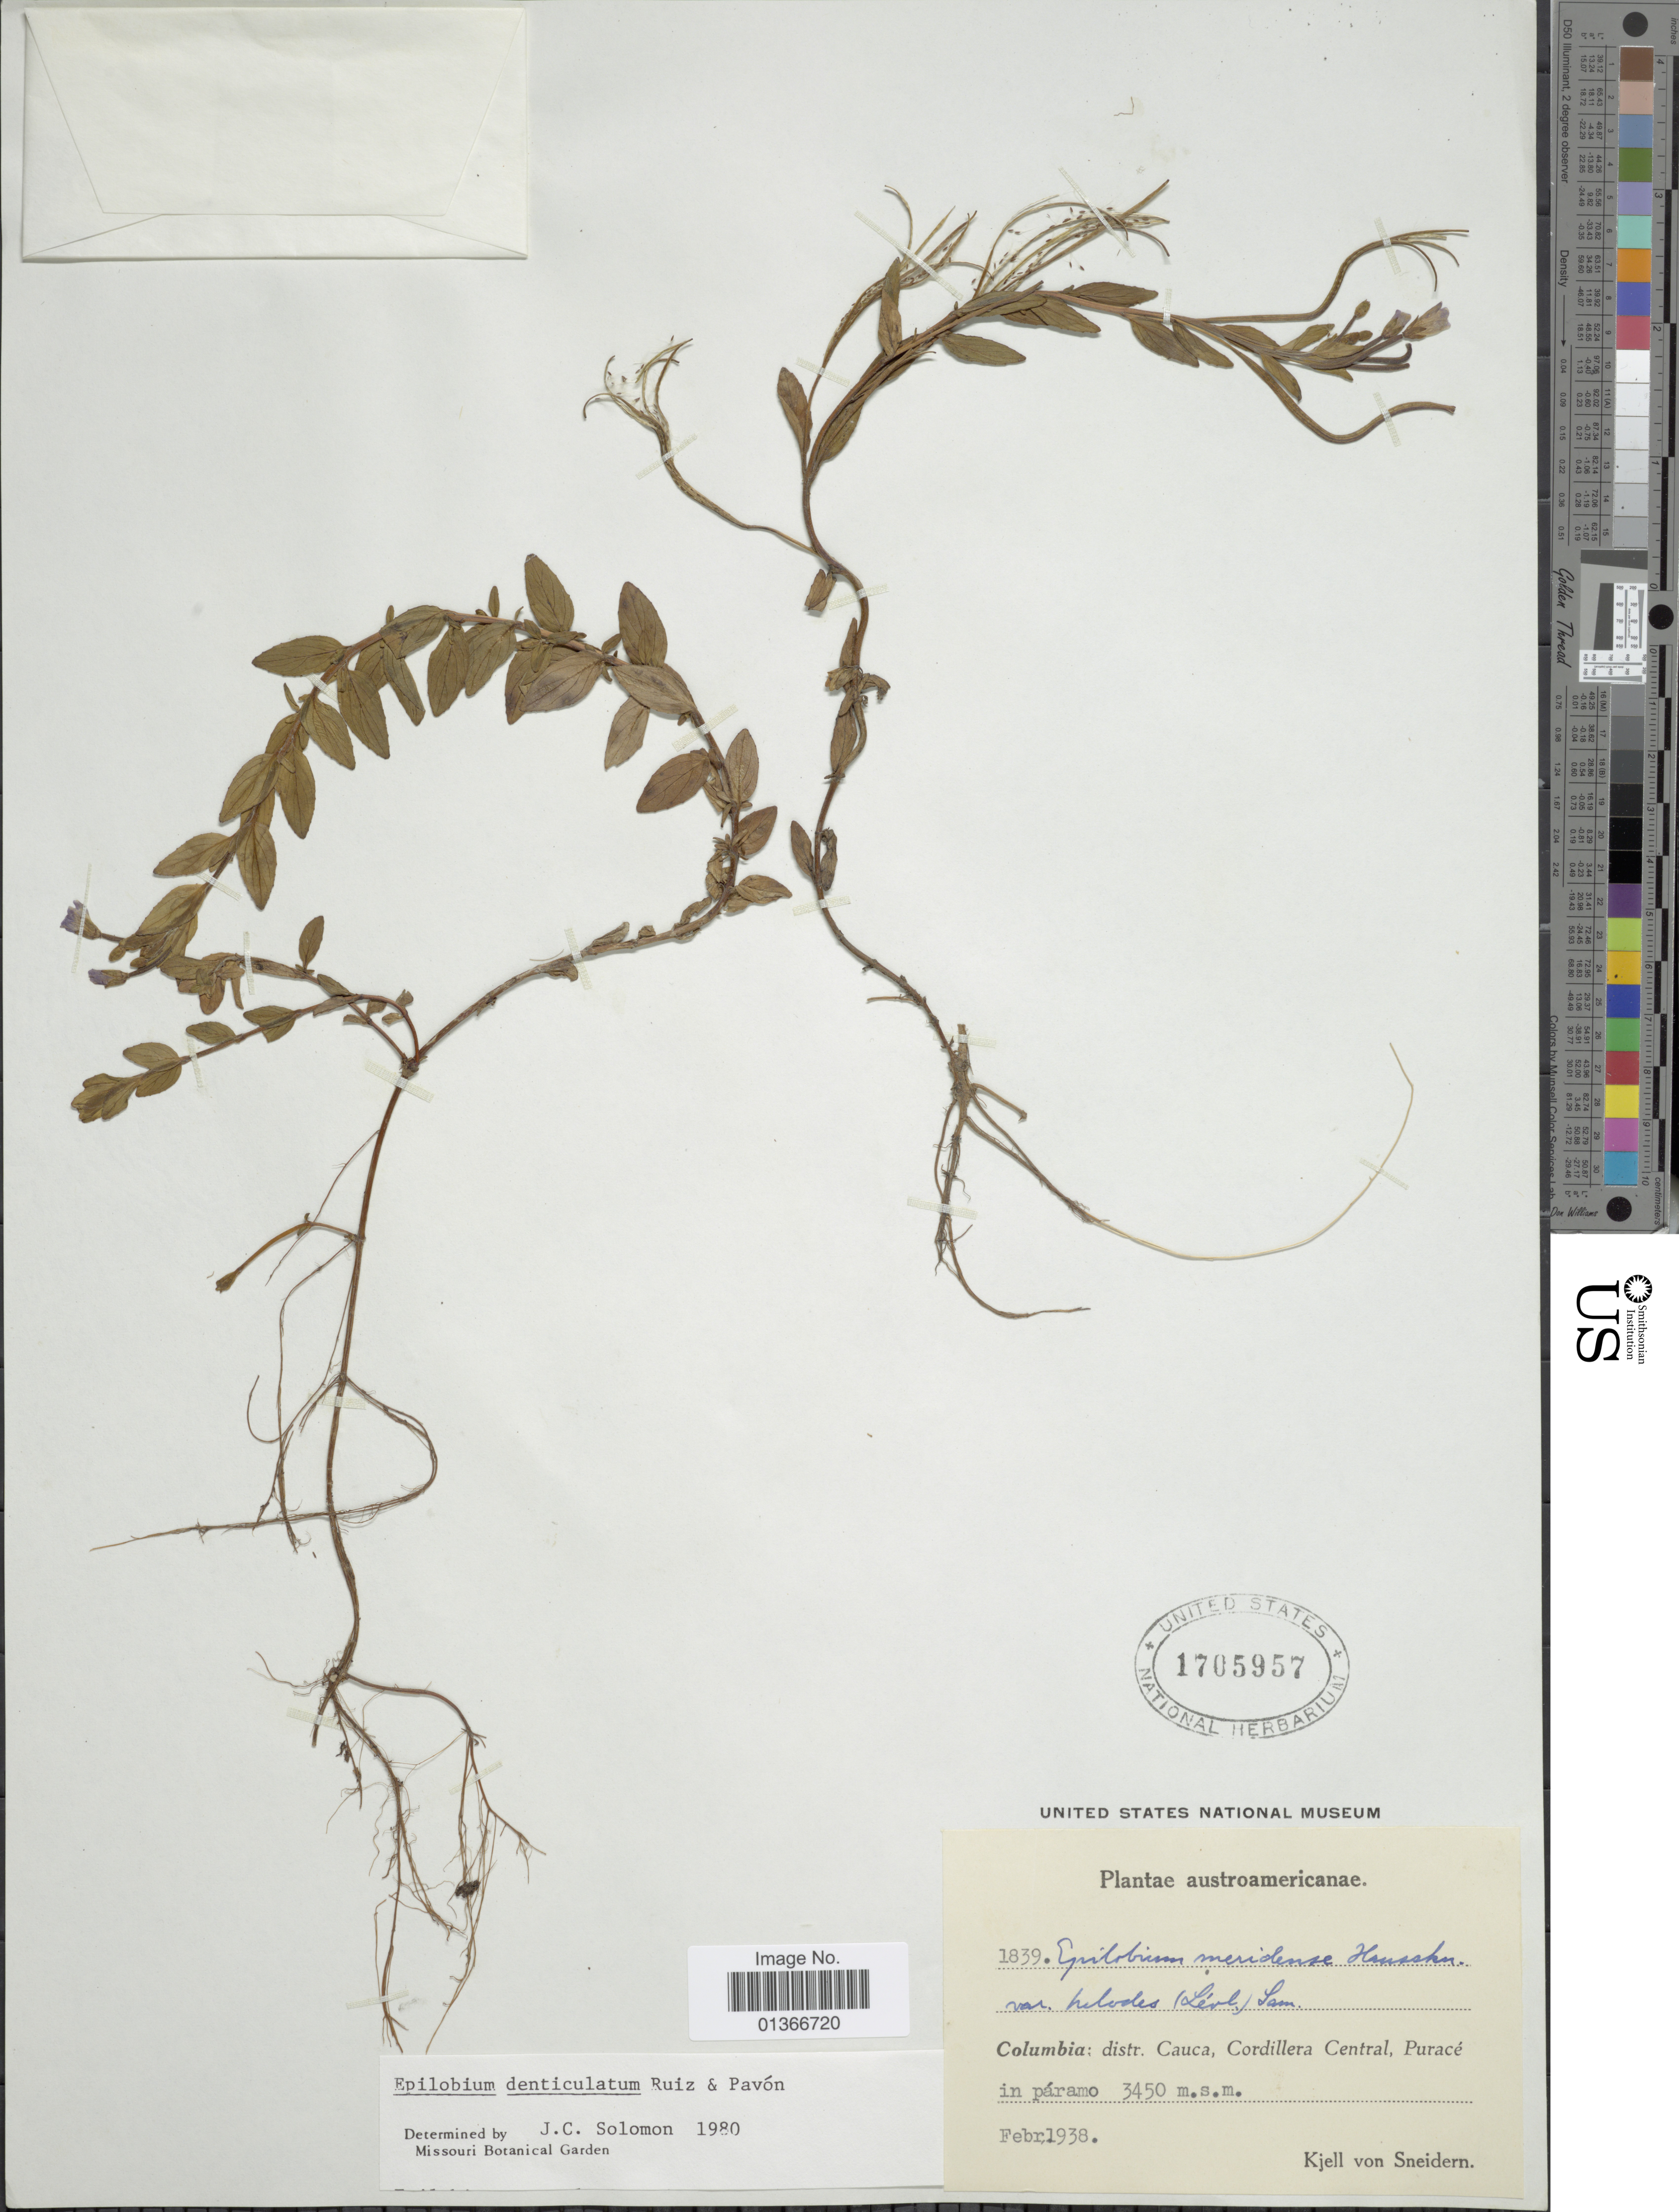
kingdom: Plantae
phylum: Tracheophyta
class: Magnoliopsida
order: Myrtales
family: Onagraceae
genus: Epilobium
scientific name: Epilobium denticulatum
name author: Ruiz & Pav.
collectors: K. von Sneidern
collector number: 1839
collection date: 1938-02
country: Colombia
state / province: Cauca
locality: Cordillera Central, Puracé in páramo.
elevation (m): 3450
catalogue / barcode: US 1705957